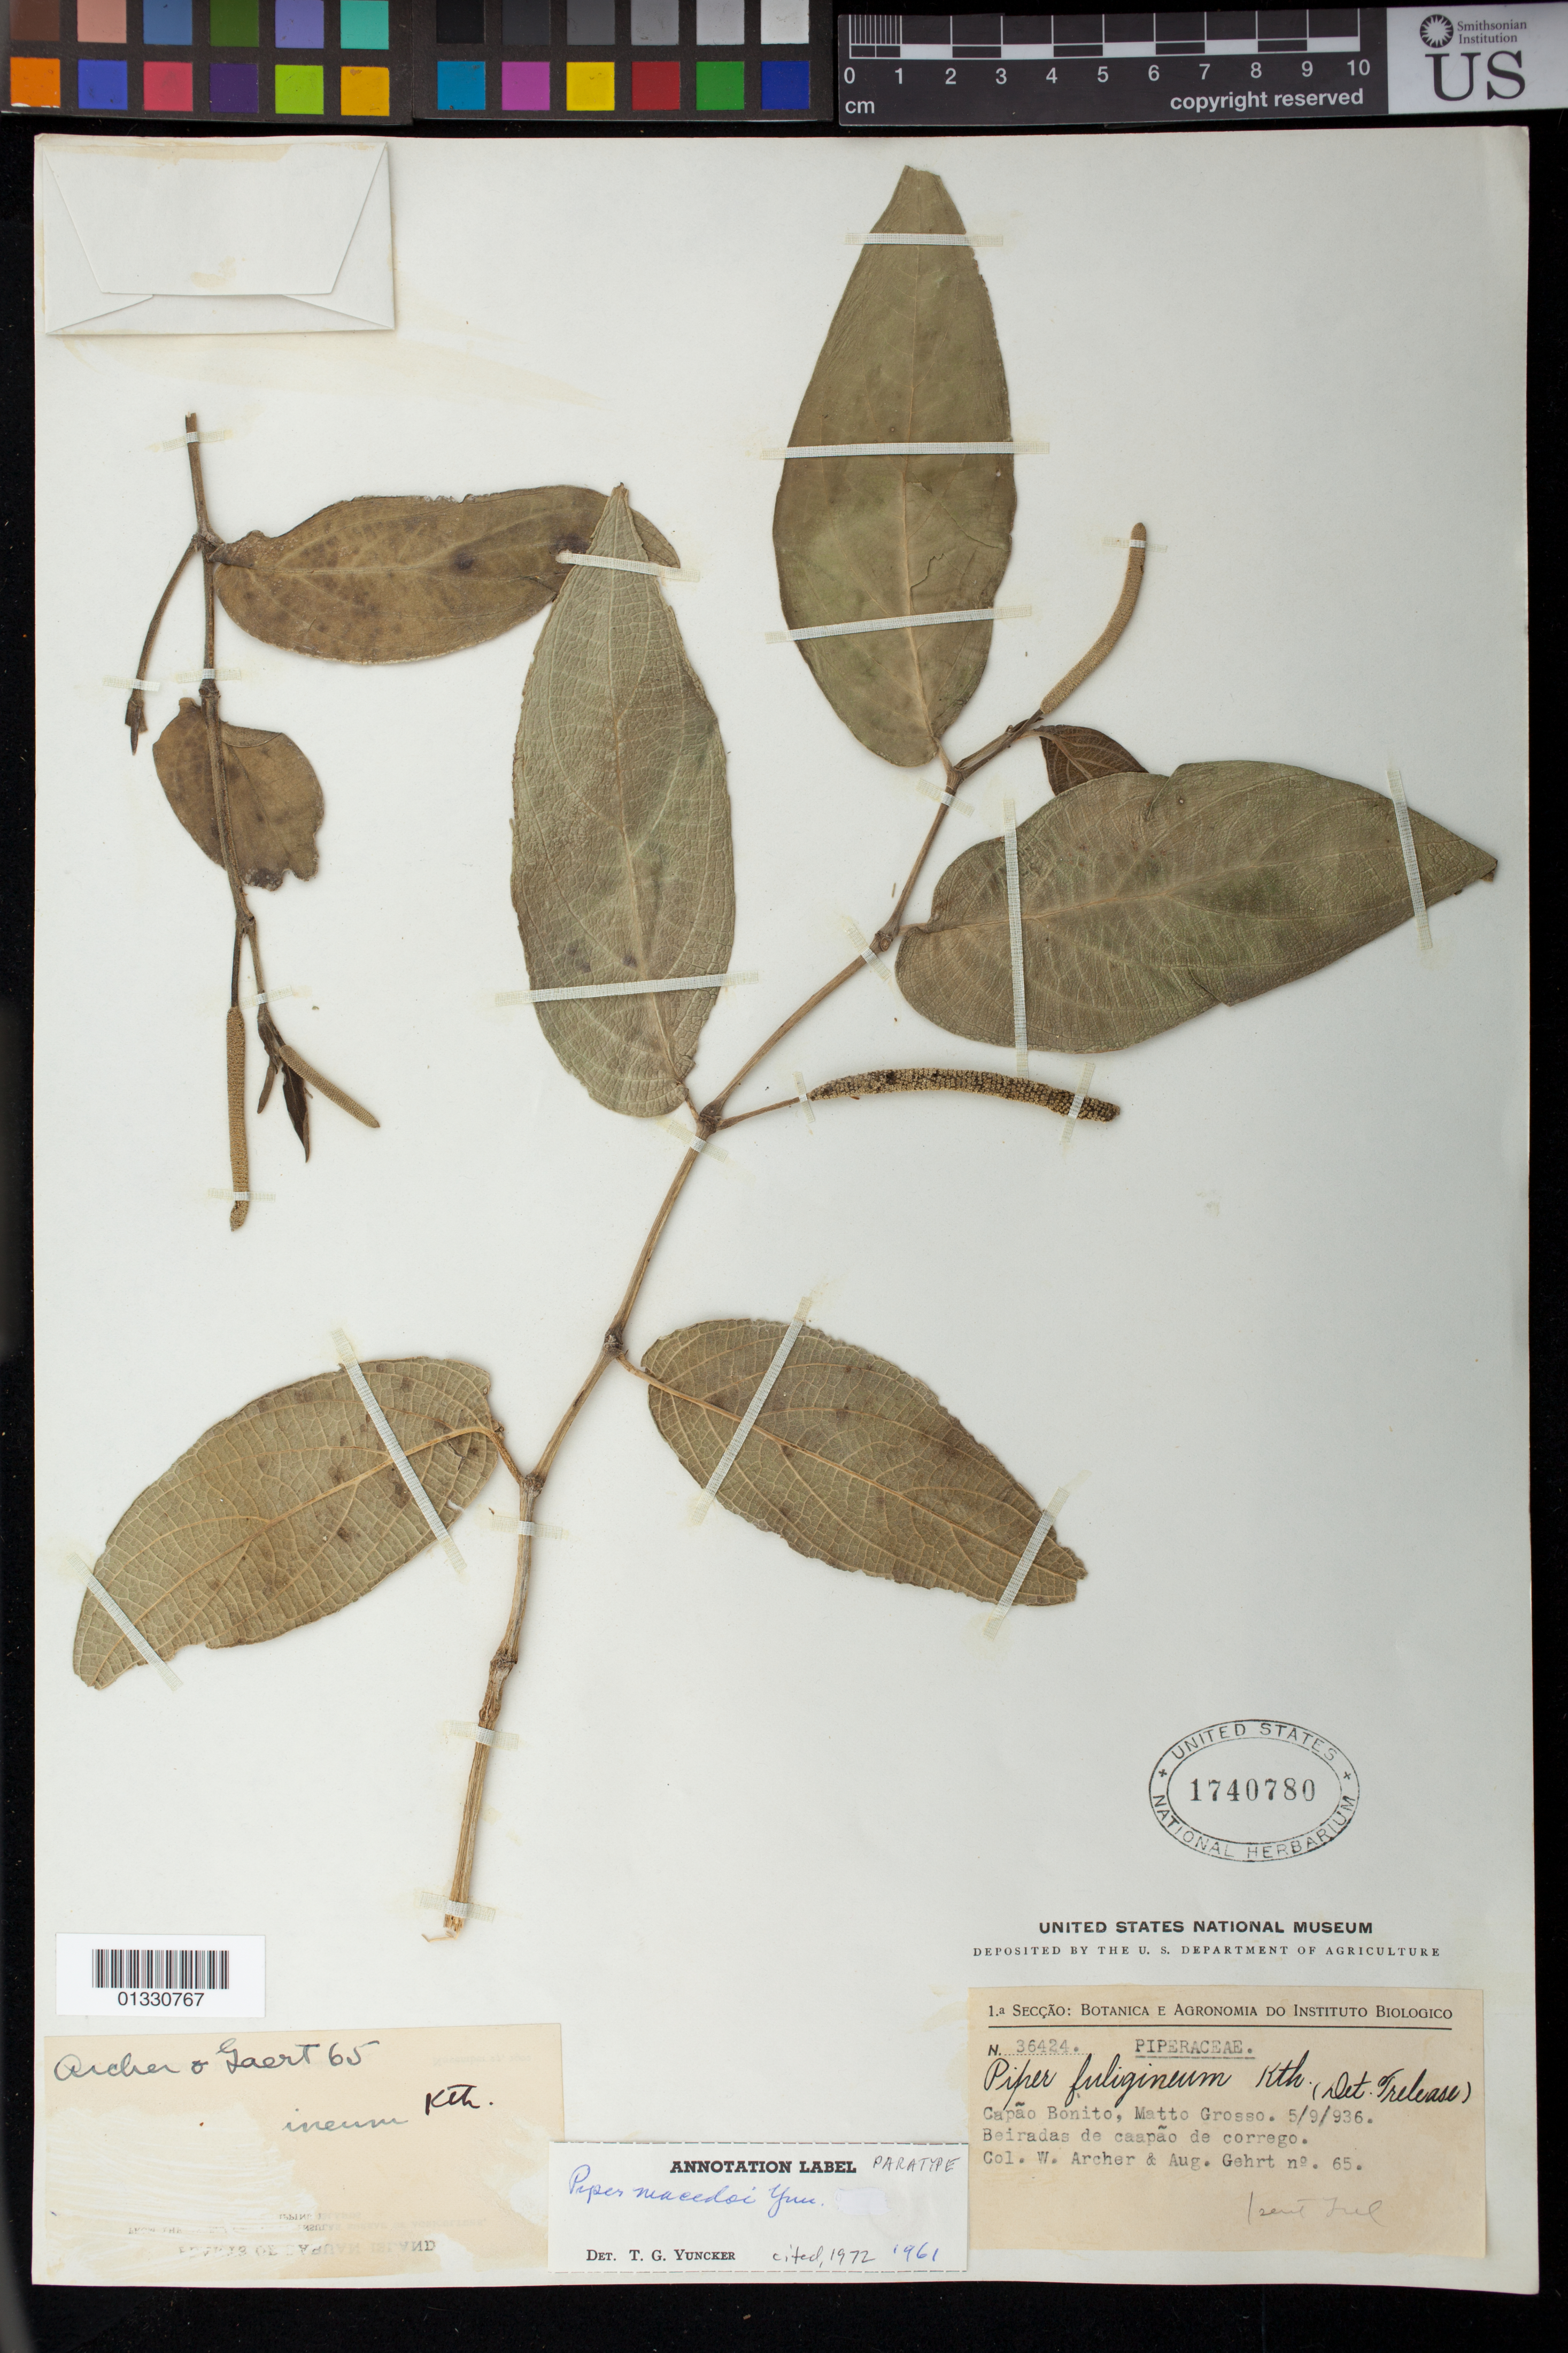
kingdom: Plantae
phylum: Tracheophyta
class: Magnoliopsida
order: Piperales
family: Piperaceae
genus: Piper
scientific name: Piper macedoi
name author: Yunck.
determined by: Yuncker, T. G.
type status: Paratype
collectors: W. A. Archer & A. Gehrt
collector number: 36424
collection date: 1936-09-05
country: Brazil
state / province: Mato Grosso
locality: Matto Grosso, Capão Bonito.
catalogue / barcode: US 1740780